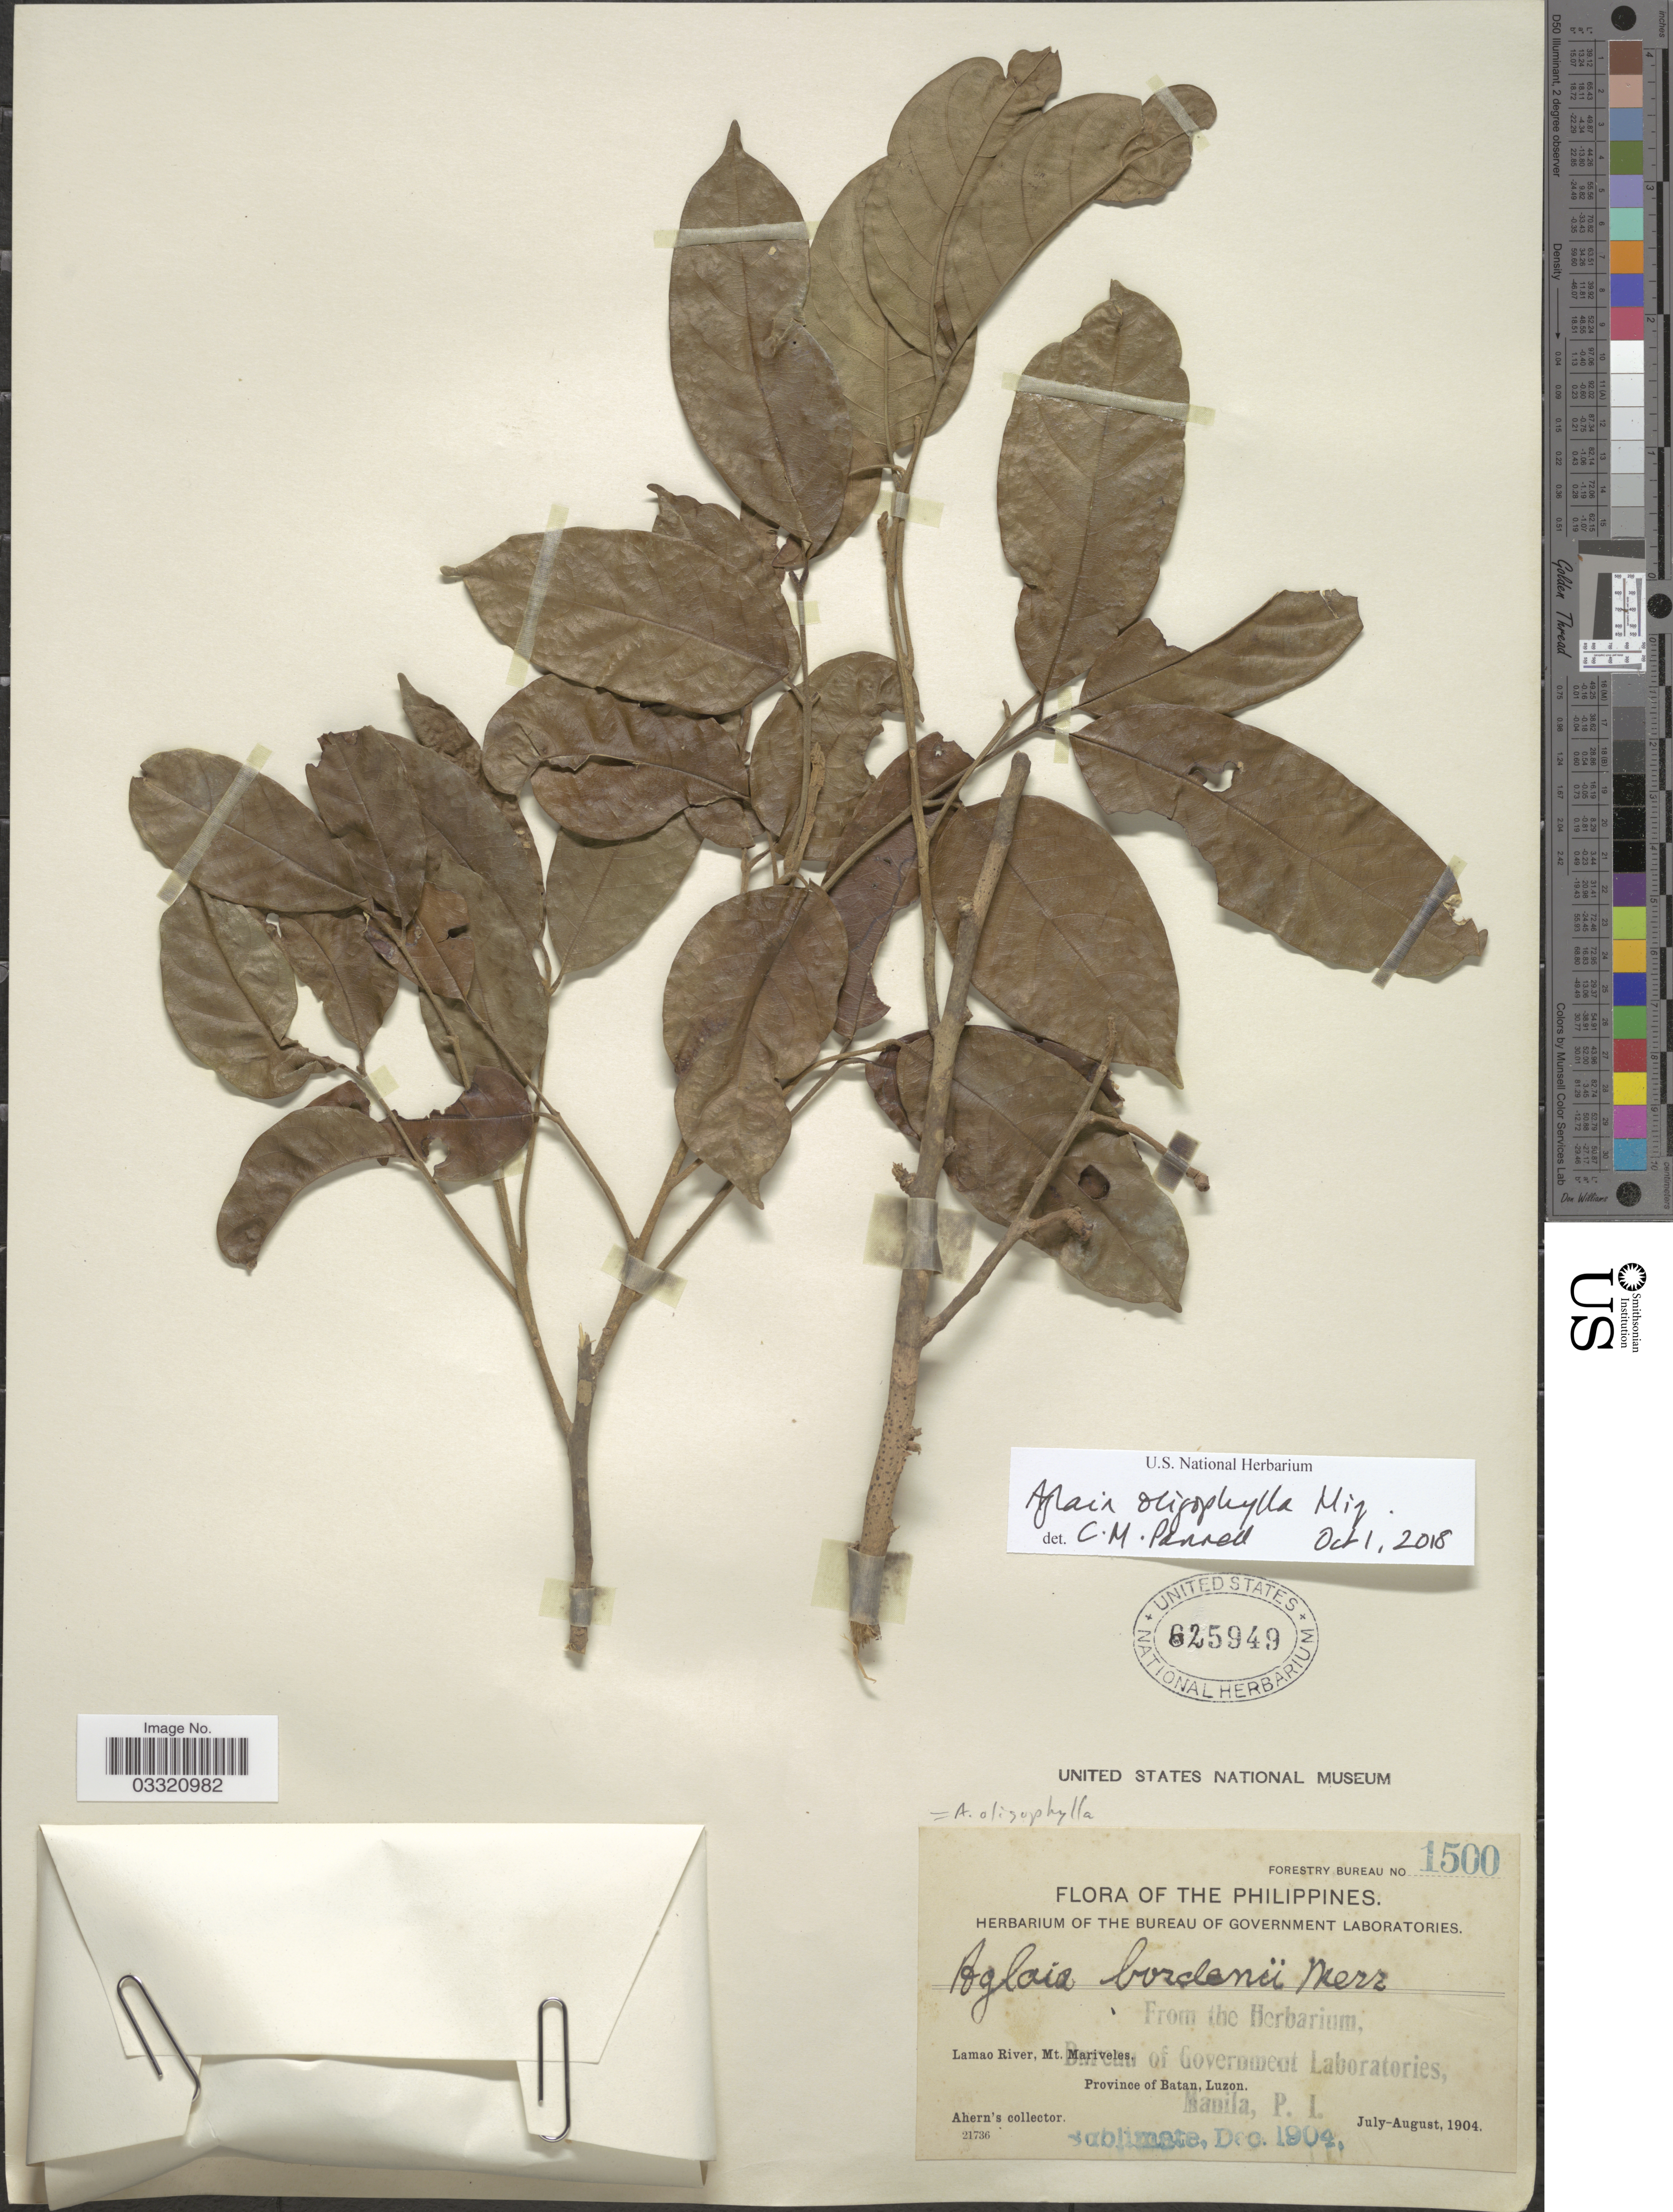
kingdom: Plantae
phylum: Tracheophyta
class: Magnoliopsida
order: Sapindales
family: Meliaceae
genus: Aglaia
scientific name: Aglaia oligophylla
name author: Miq.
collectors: Ahern's collector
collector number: Forestry Bureau 1500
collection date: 1904-07/1904-08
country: Philippines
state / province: Cagayan Valley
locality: Lamao River, Mt. Mariveles, Province of Batan, Luzon.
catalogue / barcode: US 625949